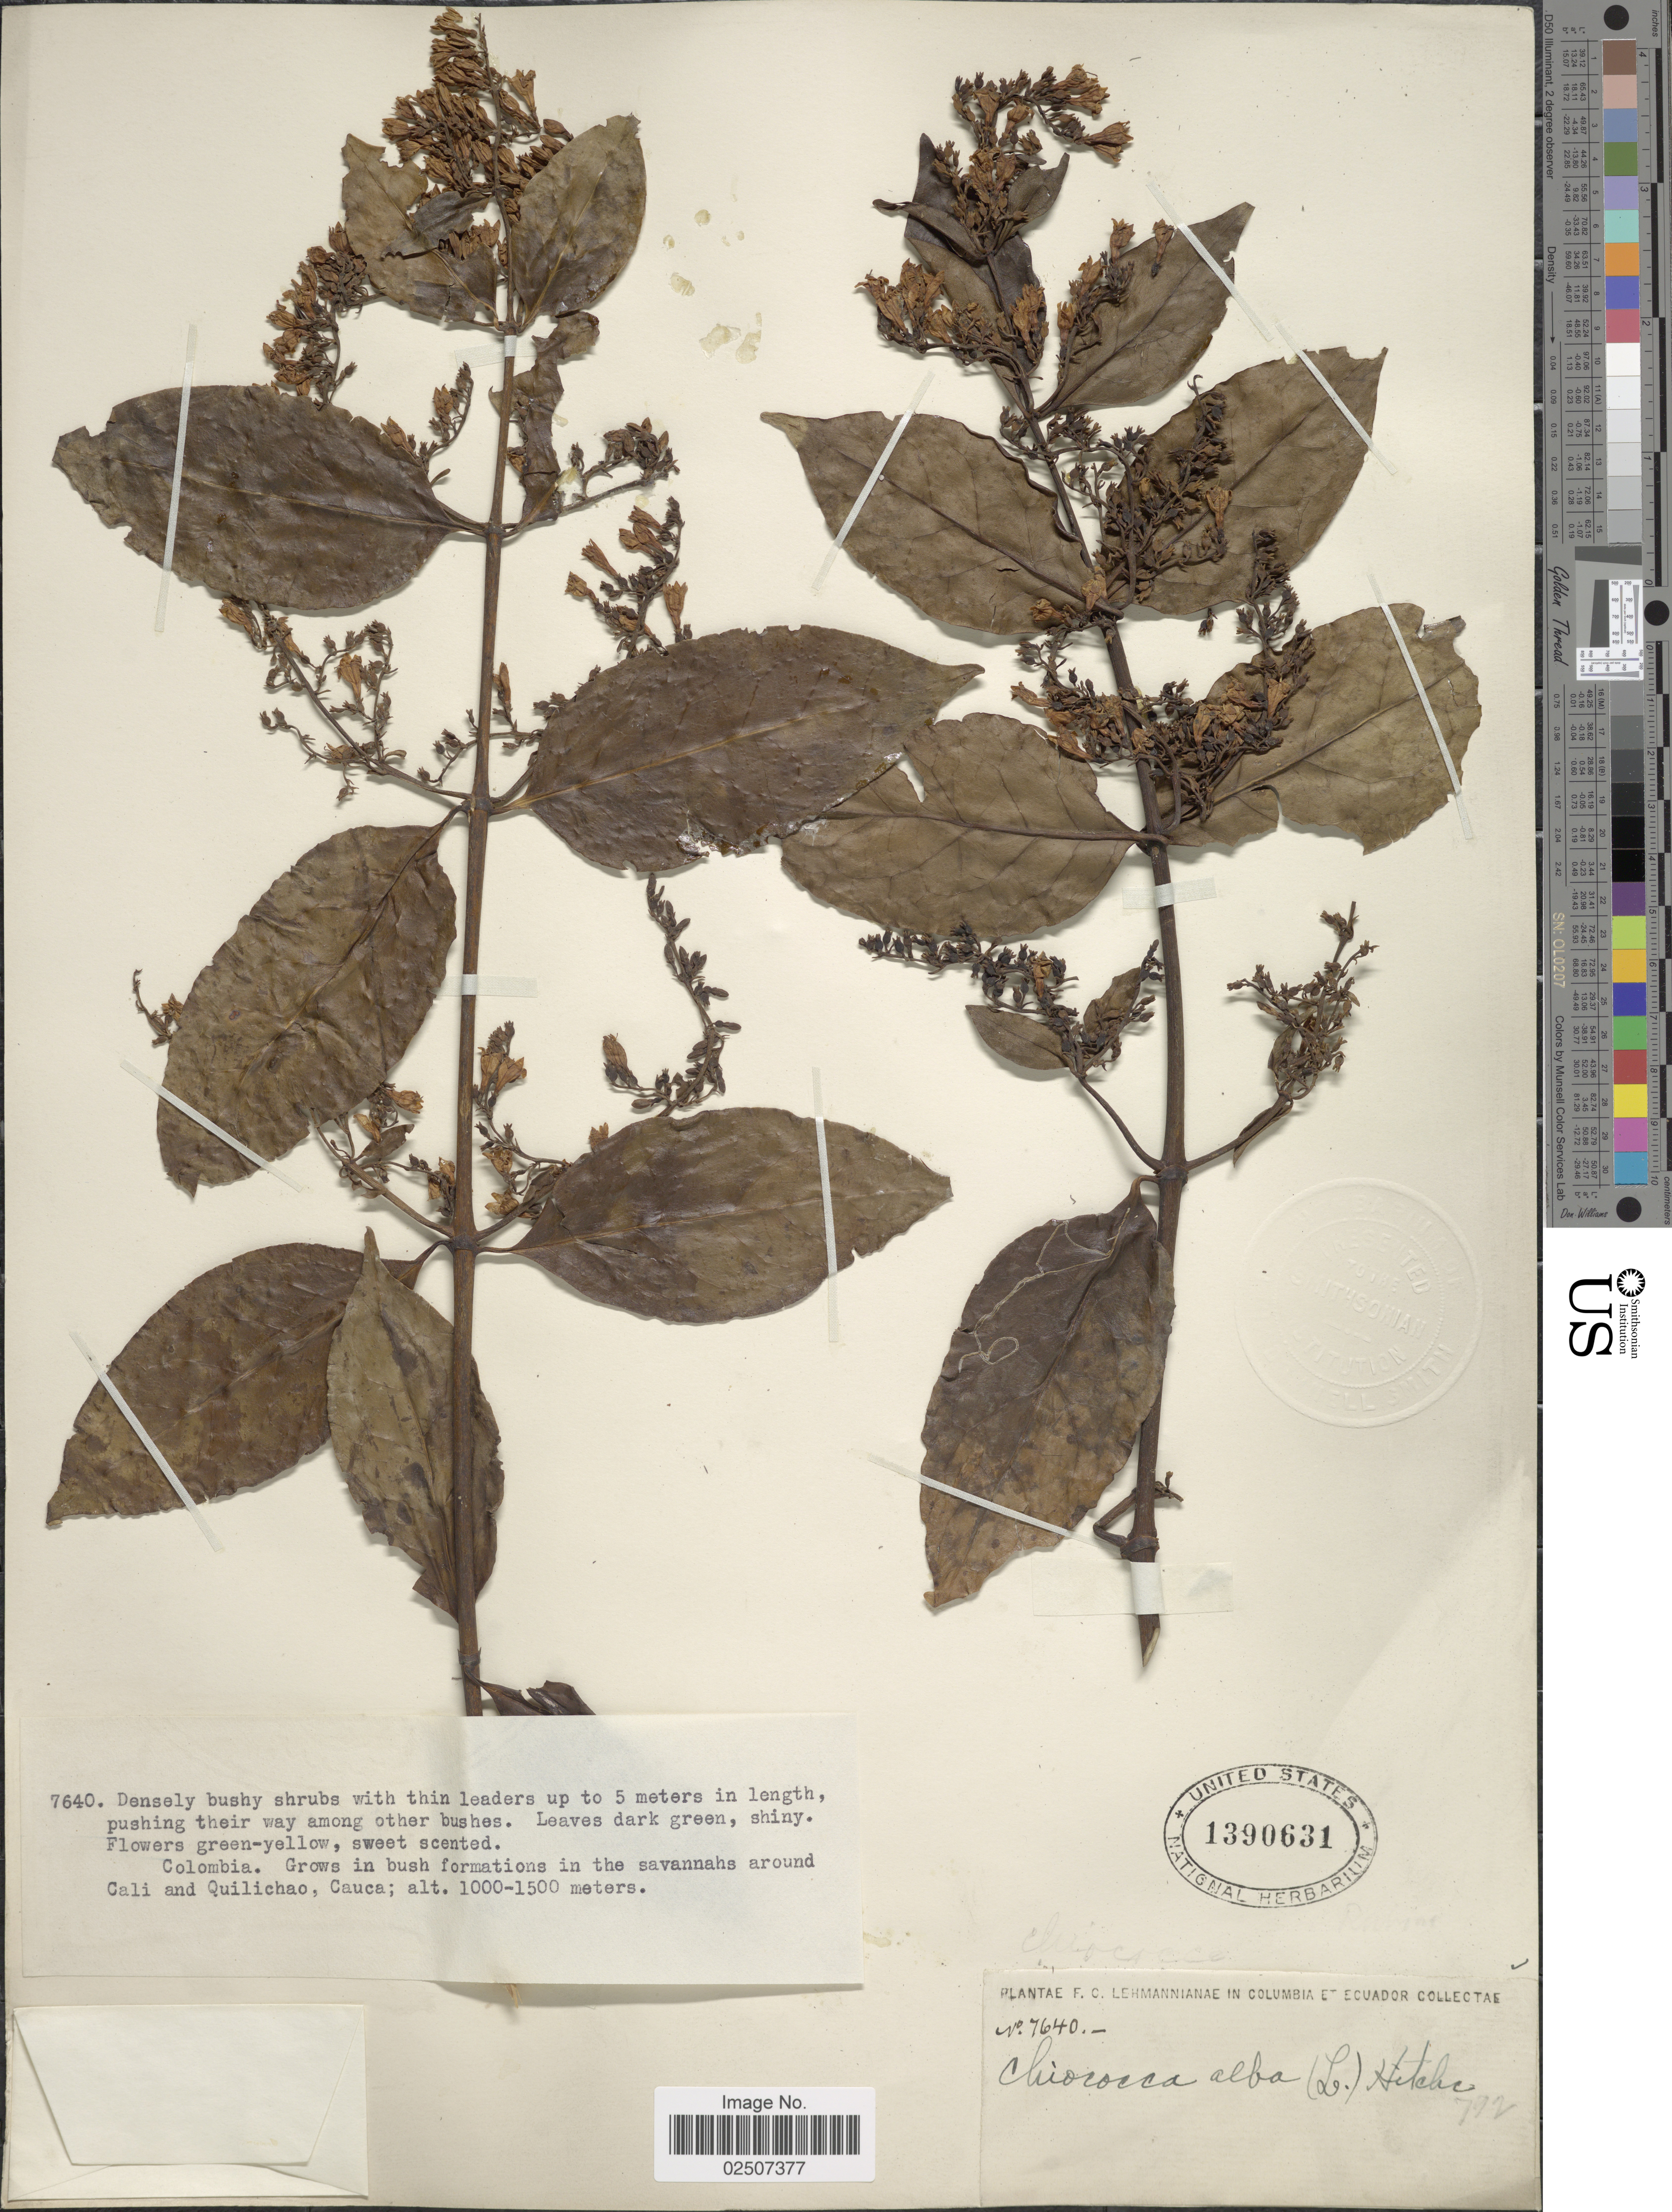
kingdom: Plantae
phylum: Tracheophyta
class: Magnoliopsida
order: Gentianales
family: Rubiaceae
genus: Chiococca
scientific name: Chiococca alba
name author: (L.) Hitchc.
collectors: F. C. Lehmann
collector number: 7640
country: Colombia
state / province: Cauca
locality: Grows in bush formationa in the savannahs around Cali and Quilichao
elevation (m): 1000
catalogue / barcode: US 1390631